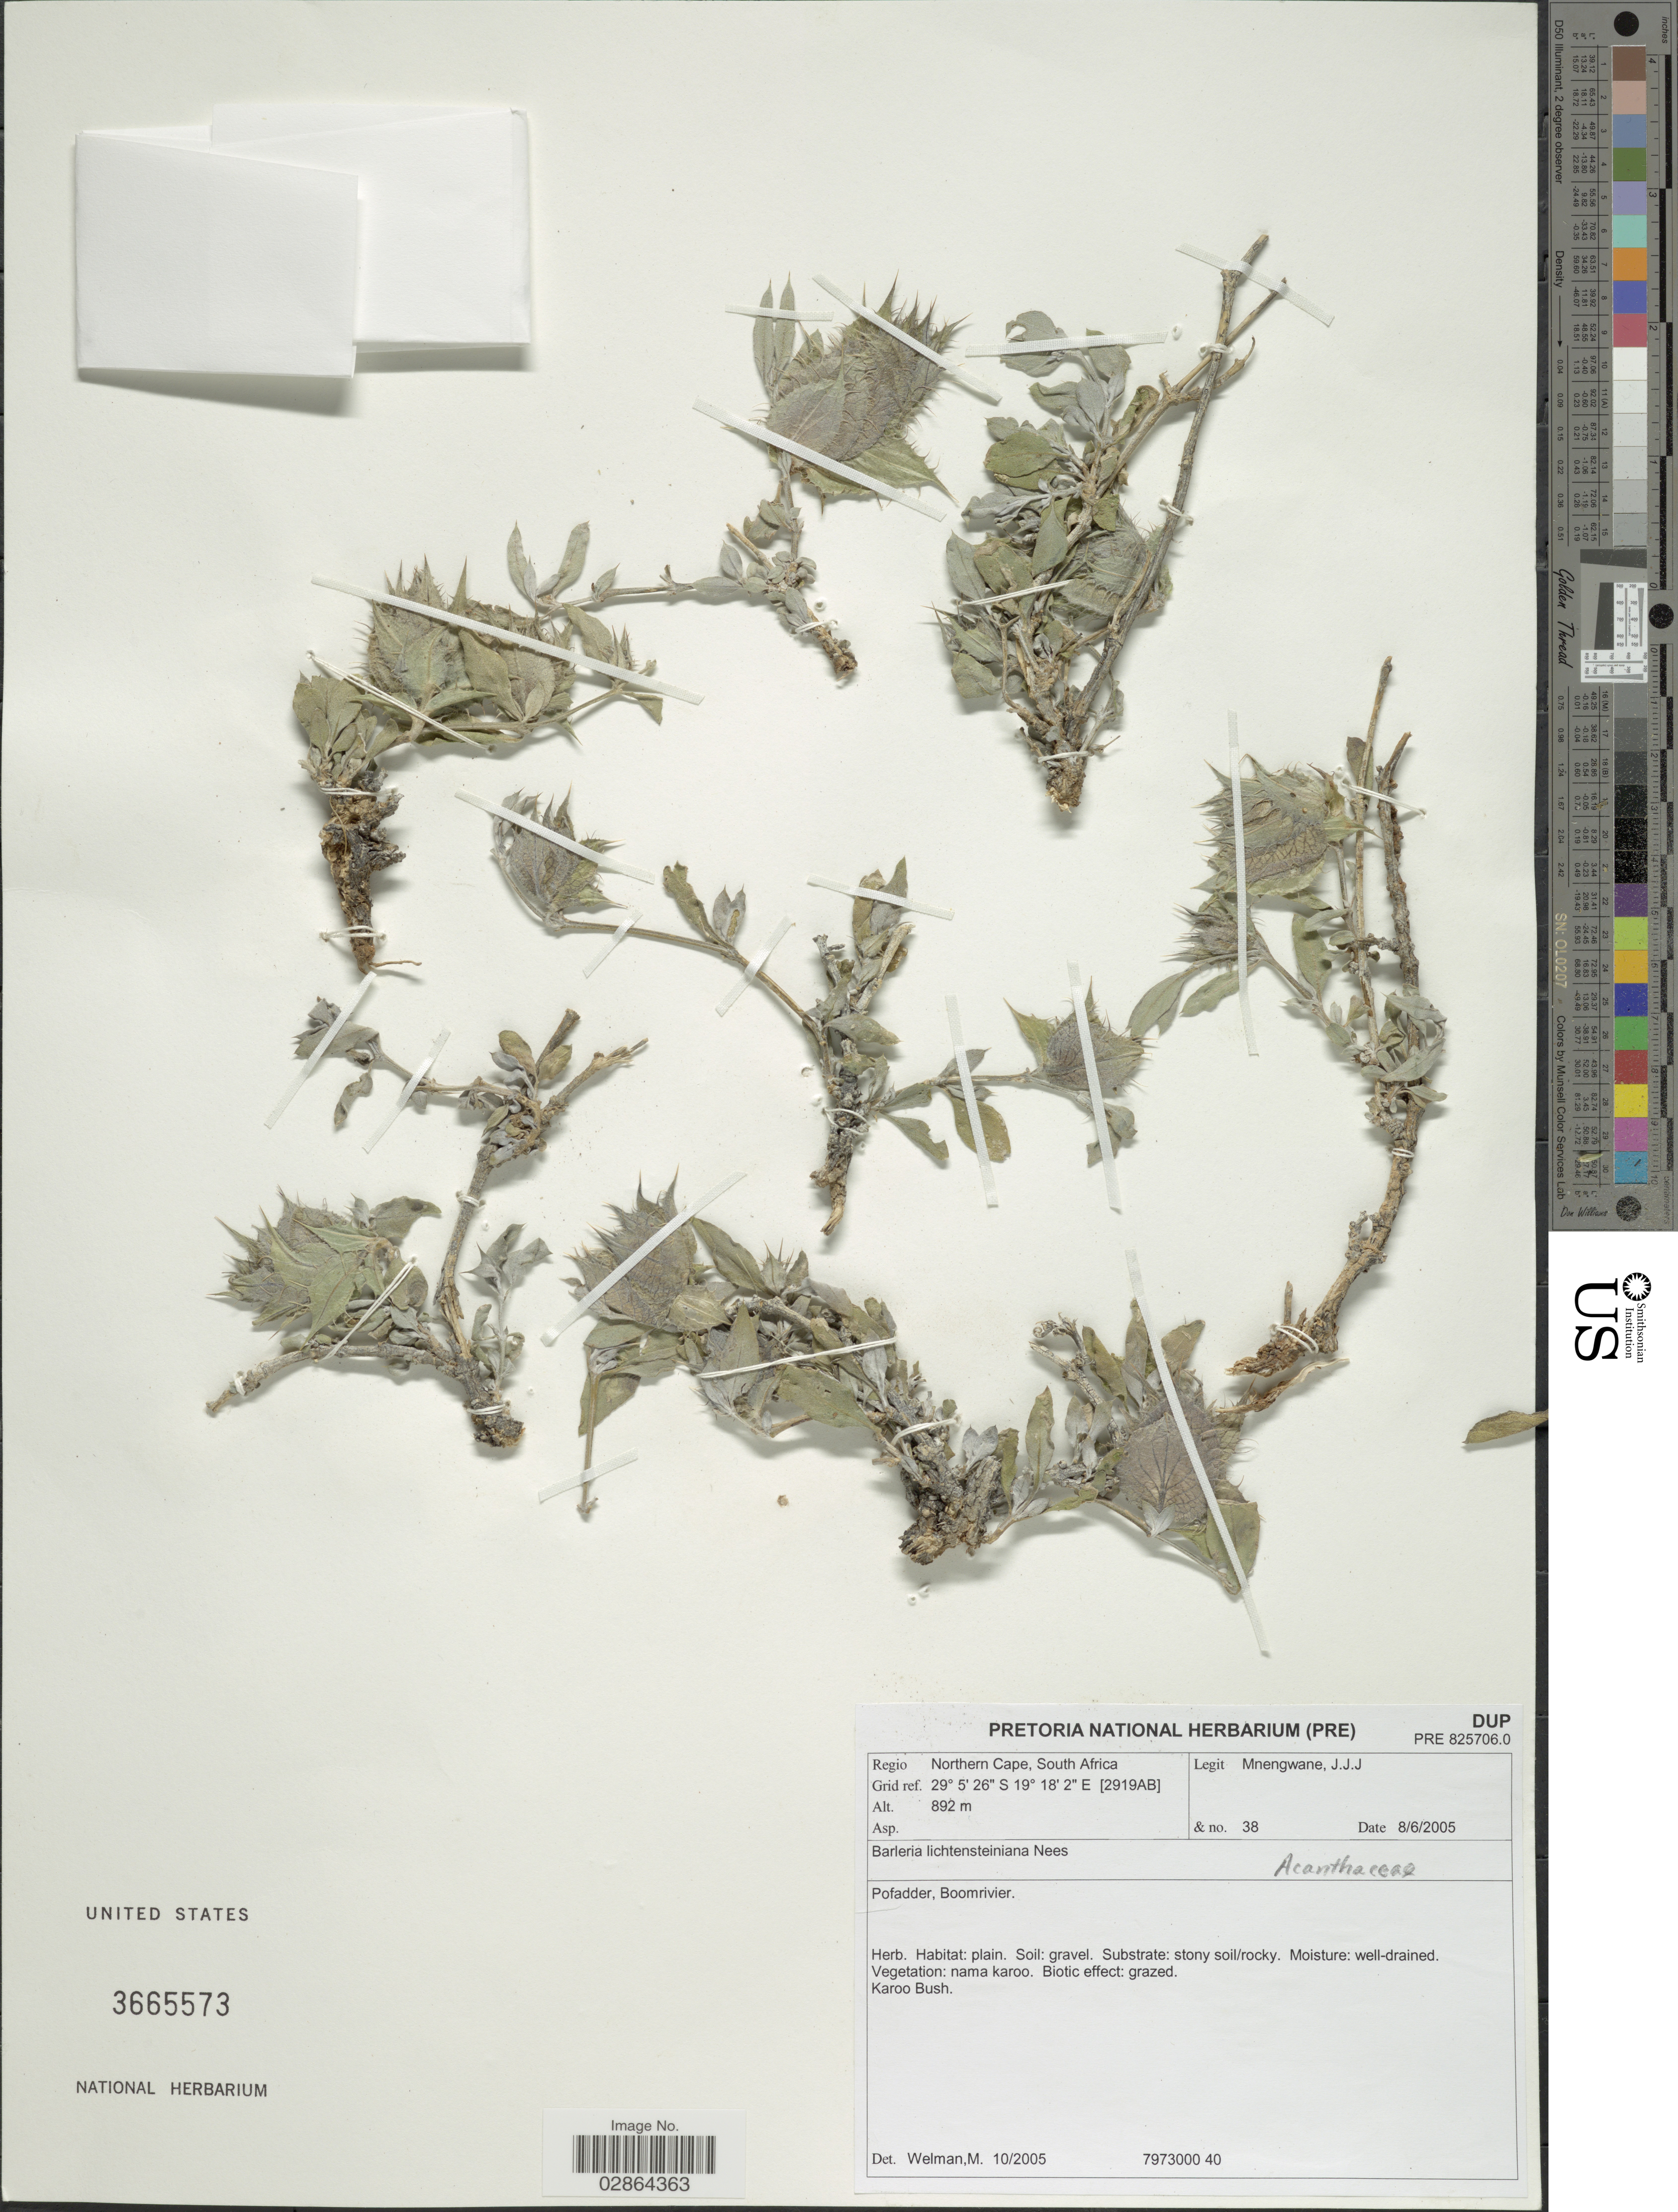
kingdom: Plantae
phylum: Tracheophyta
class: Magnoliopsida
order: Lamiales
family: Acanthaceae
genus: Barleria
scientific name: Barleria lichtensteiniana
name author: Nees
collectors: J. Mnengwane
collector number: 38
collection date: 2005-06-08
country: South Africa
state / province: Northern Cape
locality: Regio Northern Cape. Pofadder, Boomrivier.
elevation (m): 892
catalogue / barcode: US 3665573